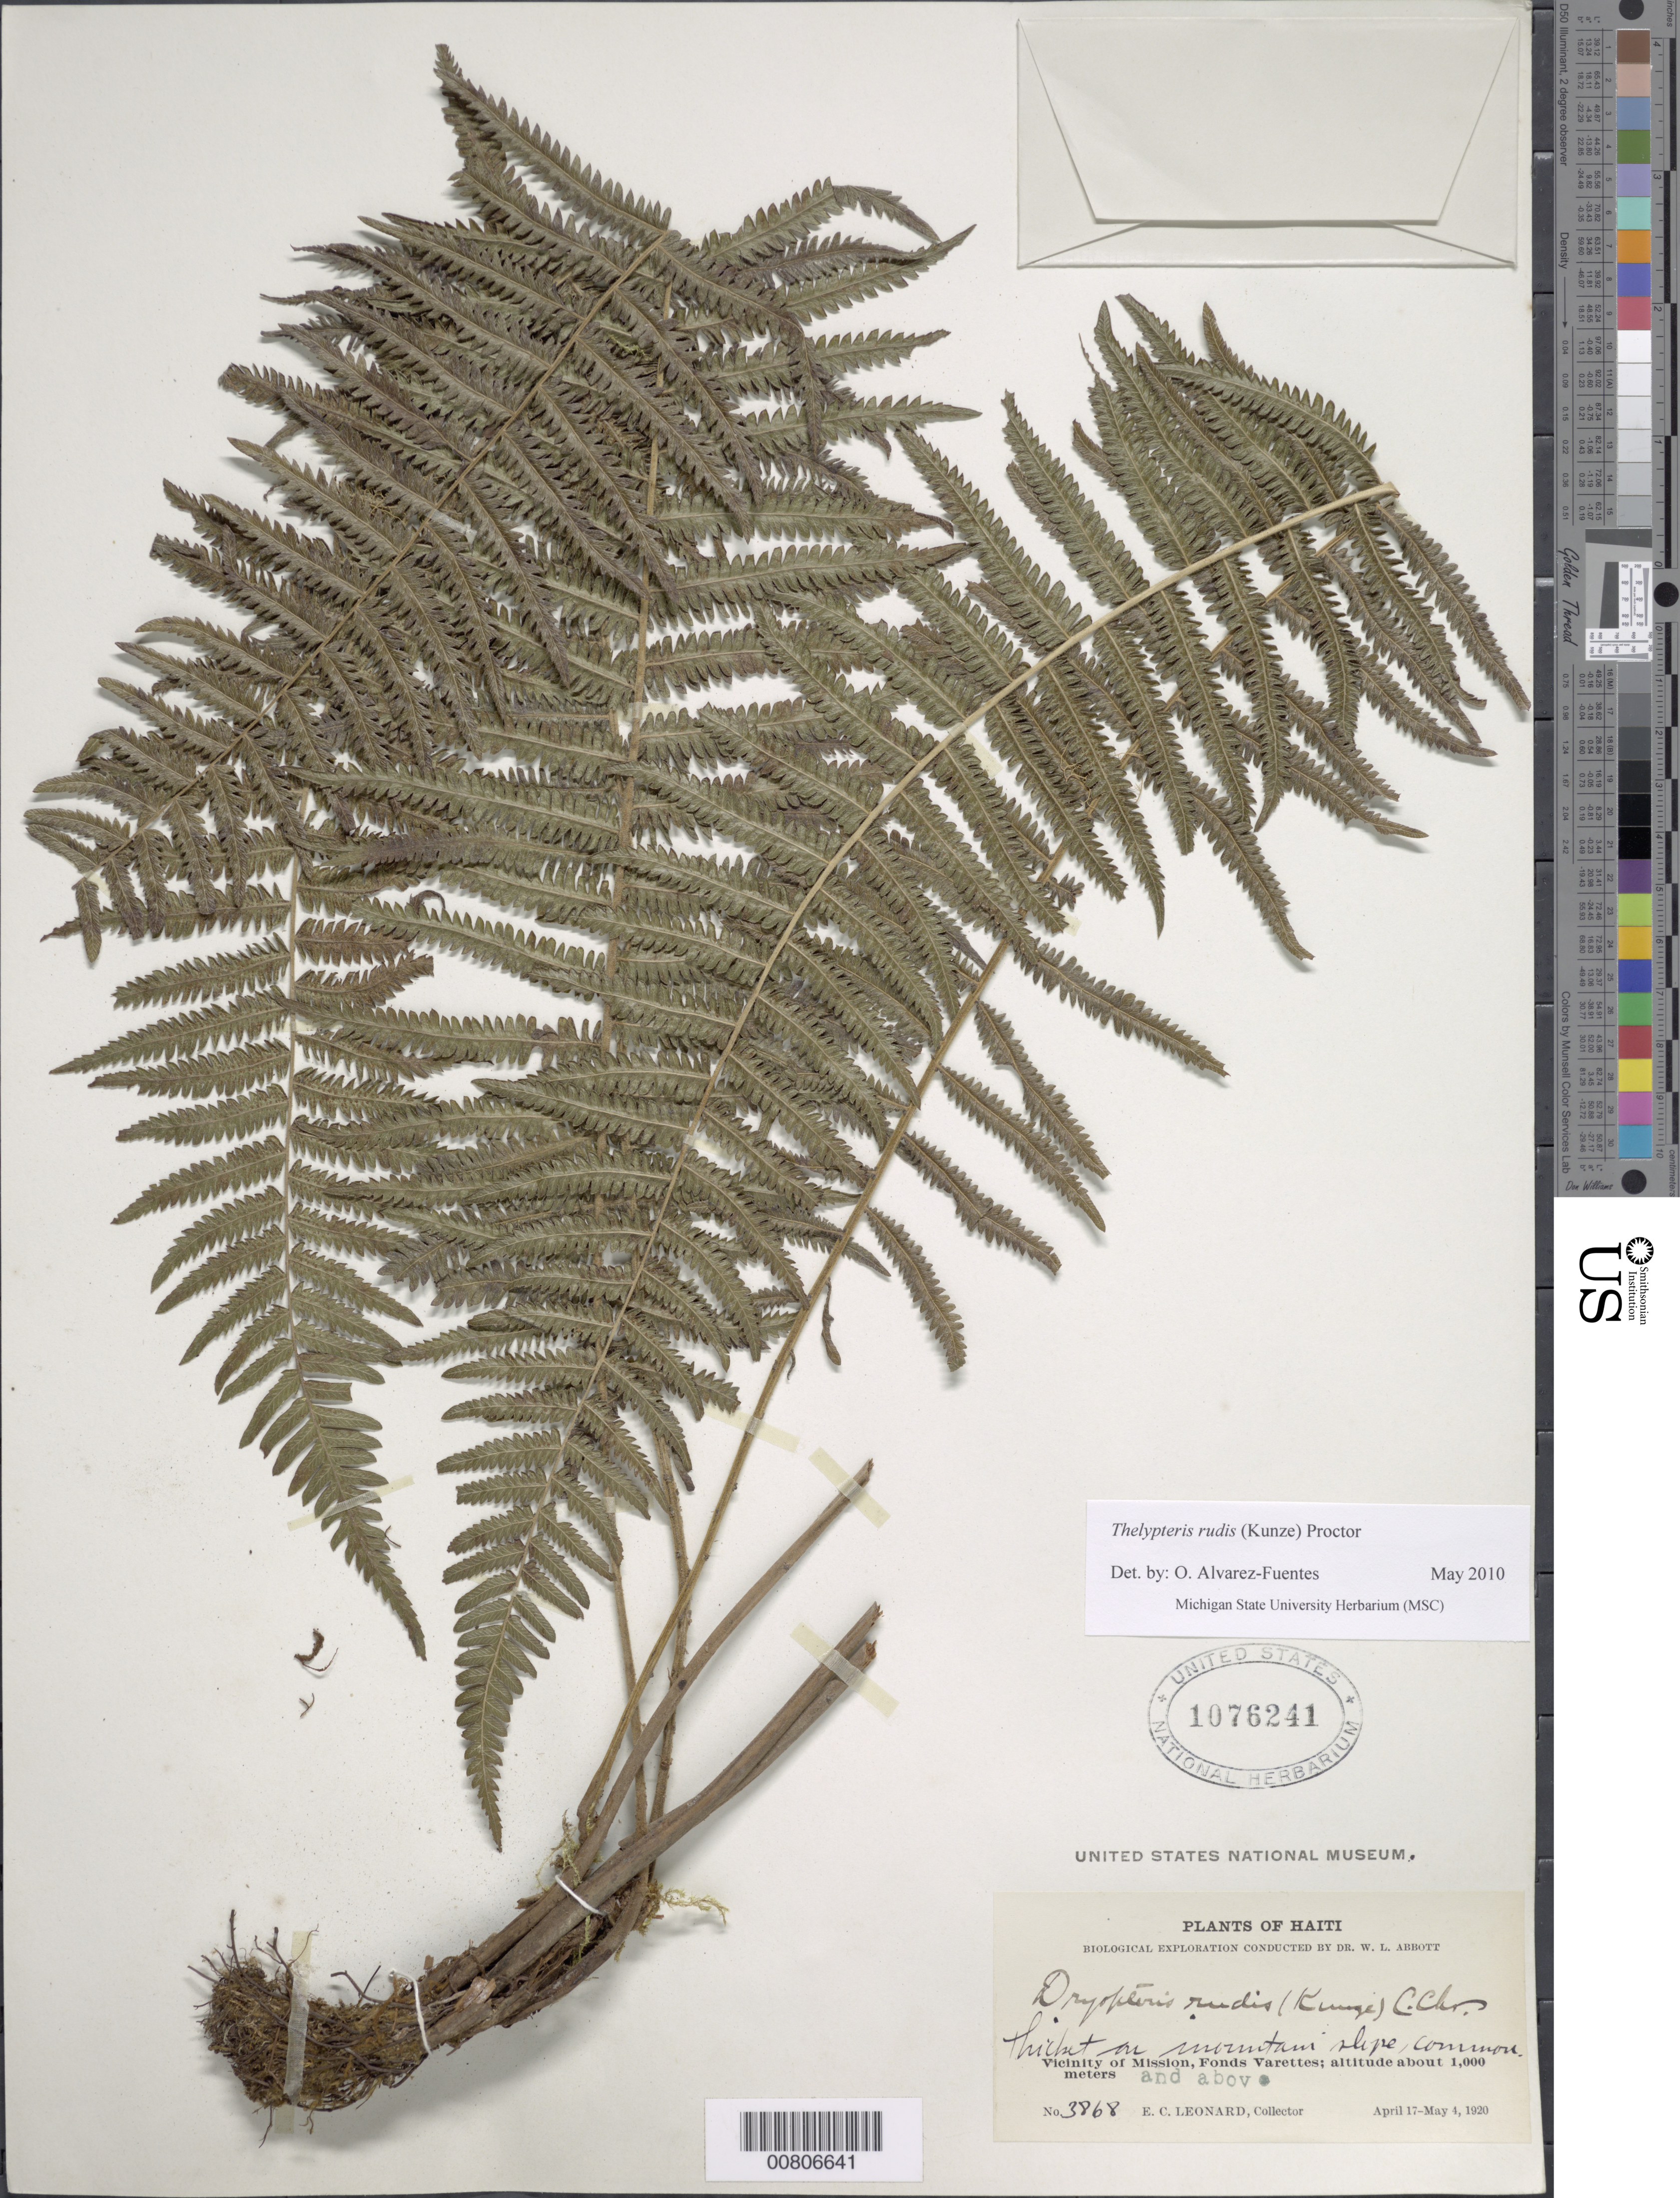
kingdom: Plantae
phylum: Tracheophyta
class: Polypodiopsida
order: Polypodiales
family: Thelypteridaceae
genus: Amauropelta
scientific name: Amauropelta rudis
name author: (Kunze) Pic. Serm.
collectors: E. C. Leonard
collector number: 3868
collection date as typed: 17 Apr 1920 to 04 May 1920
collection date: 1920-04-17/1920-05-04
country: Haiti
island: Hispaniola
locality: Mission, Fonds Varettes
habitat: Thicke on mountain slope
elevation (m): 1000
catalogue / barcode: US 1076241